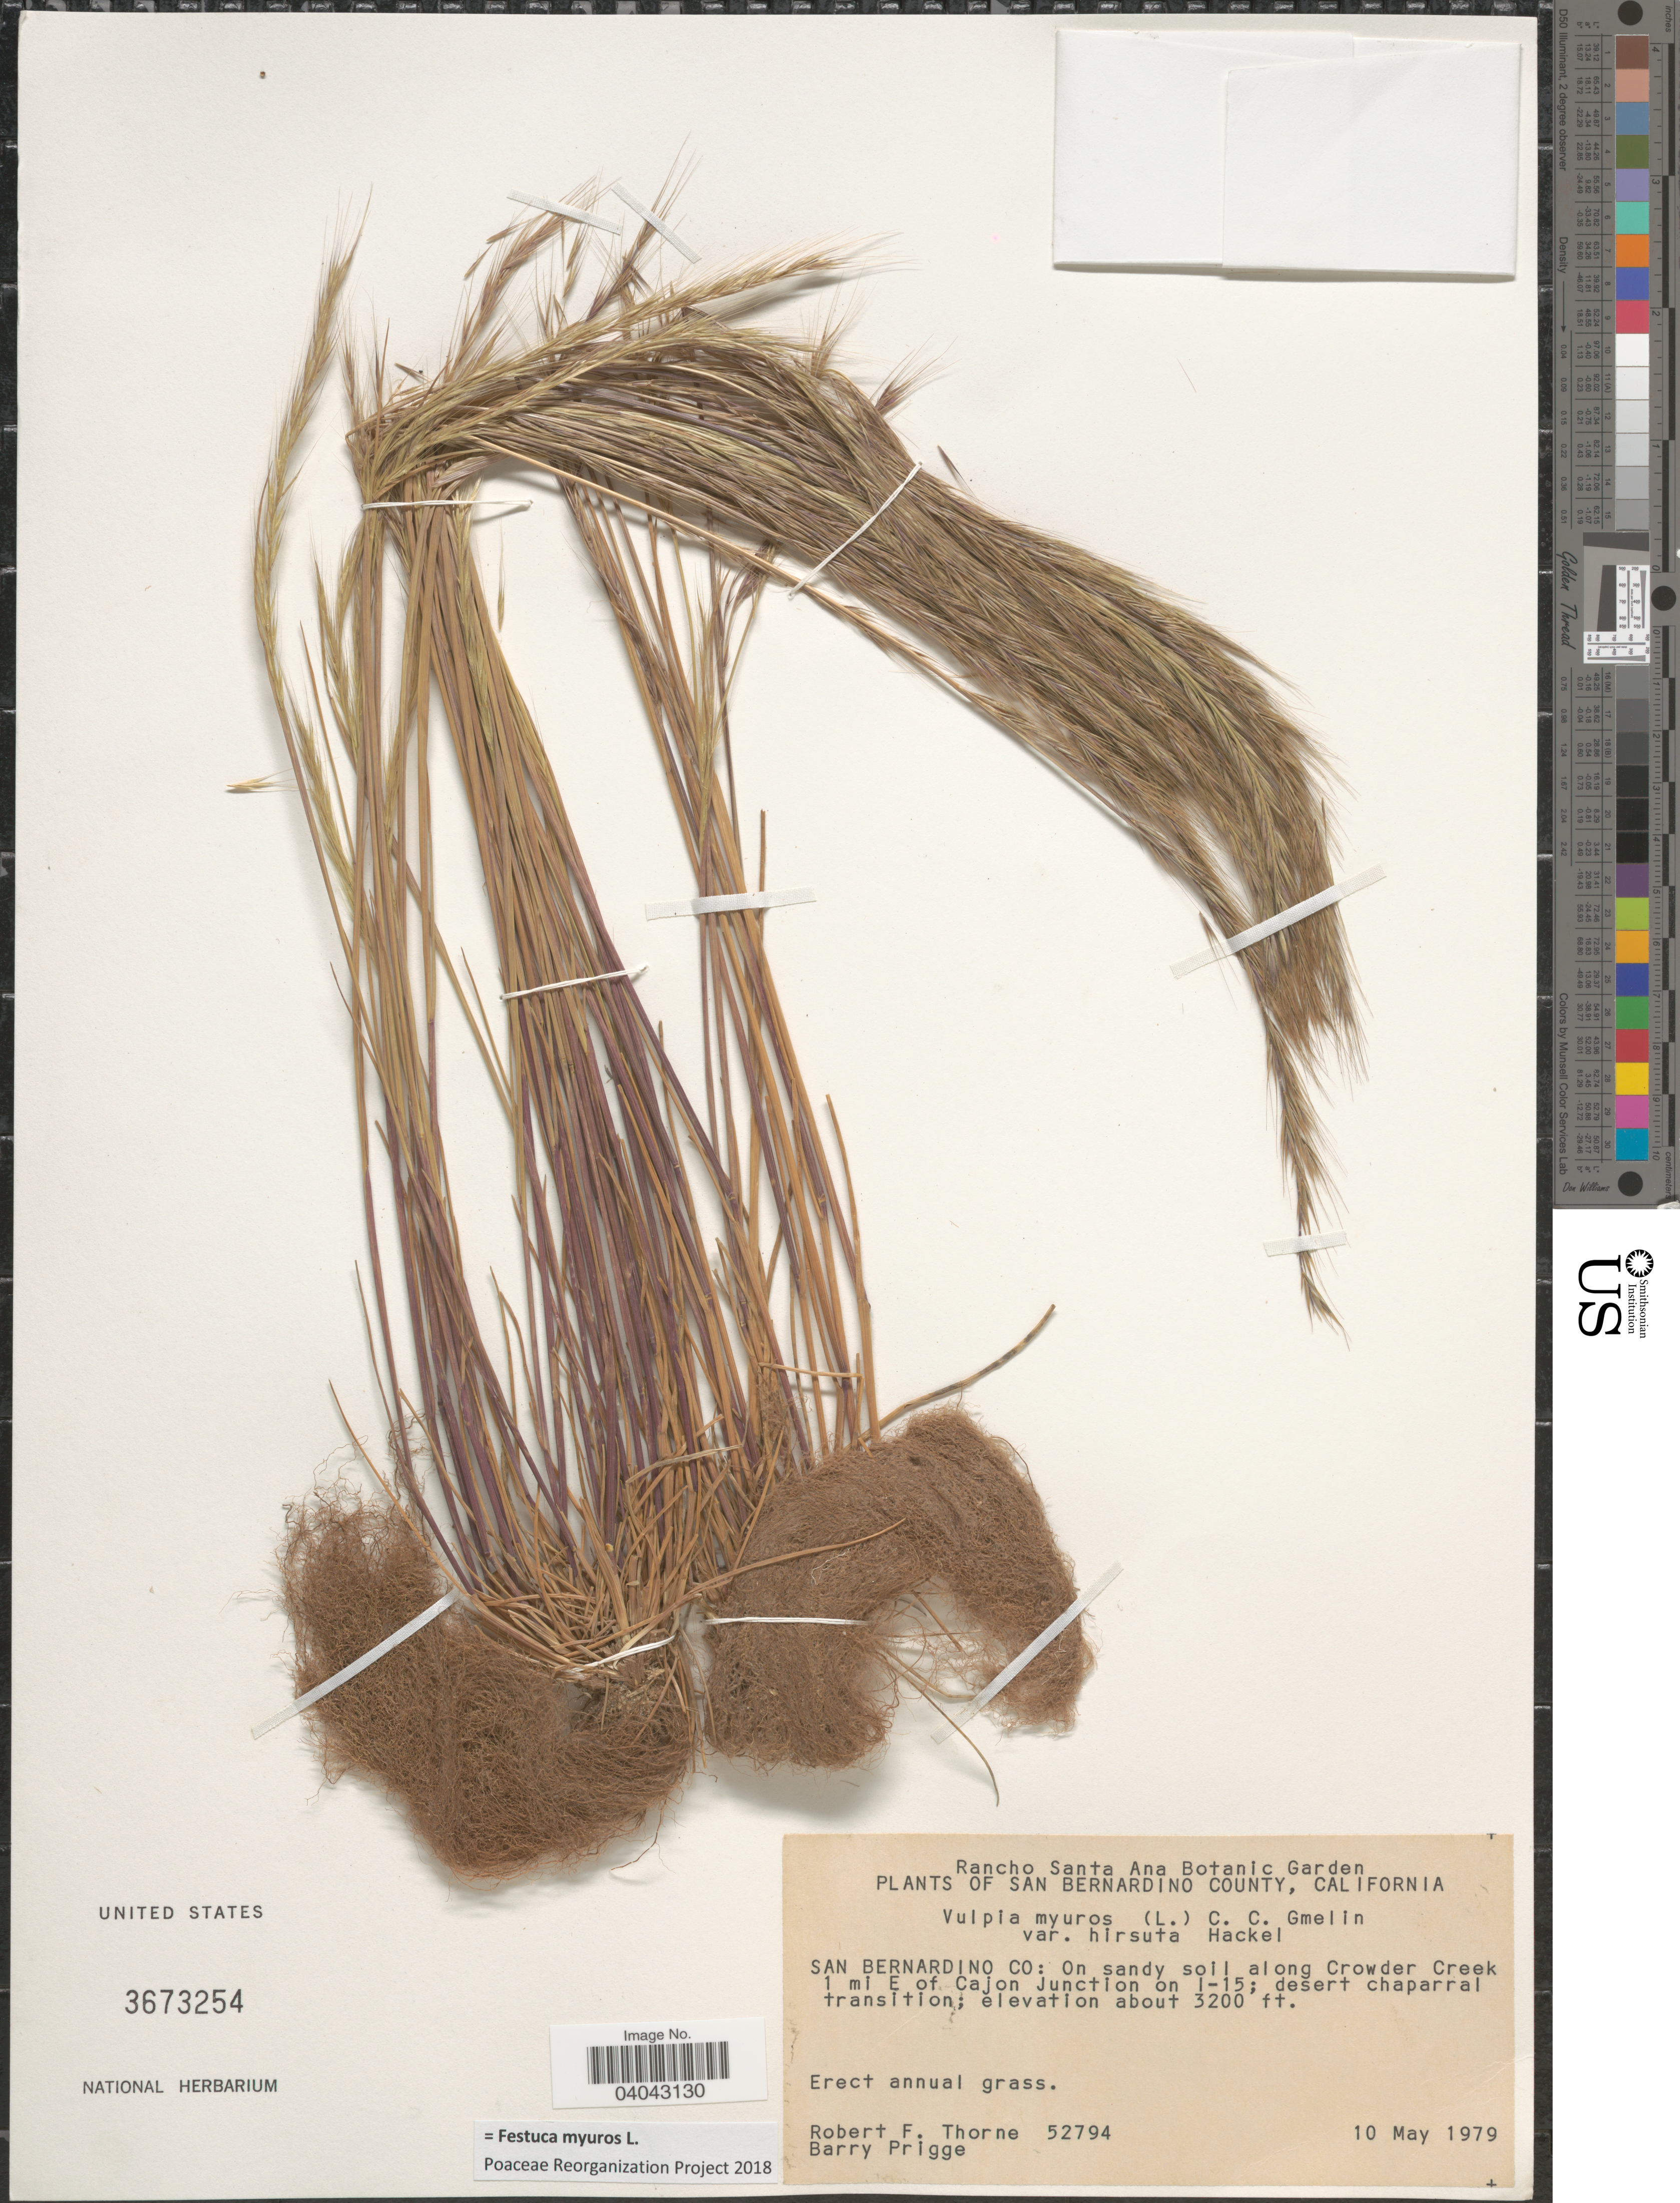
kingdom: Plantae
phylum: Tracheophyta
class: Liliopsida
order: Poales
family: Poaceae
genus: Festuca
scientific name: Festuca myuros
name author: L.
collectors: R. F. Thorne & B. Prigge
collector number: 52794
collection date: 1979-05-10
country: United States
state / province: California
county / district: San Bernardino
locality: San Bernardino County. San Bernardino Co: On sandy soil along Crowder Creek 1 mi E of Cajon Junction on I-15.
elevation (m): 975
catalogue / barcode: US 3673254